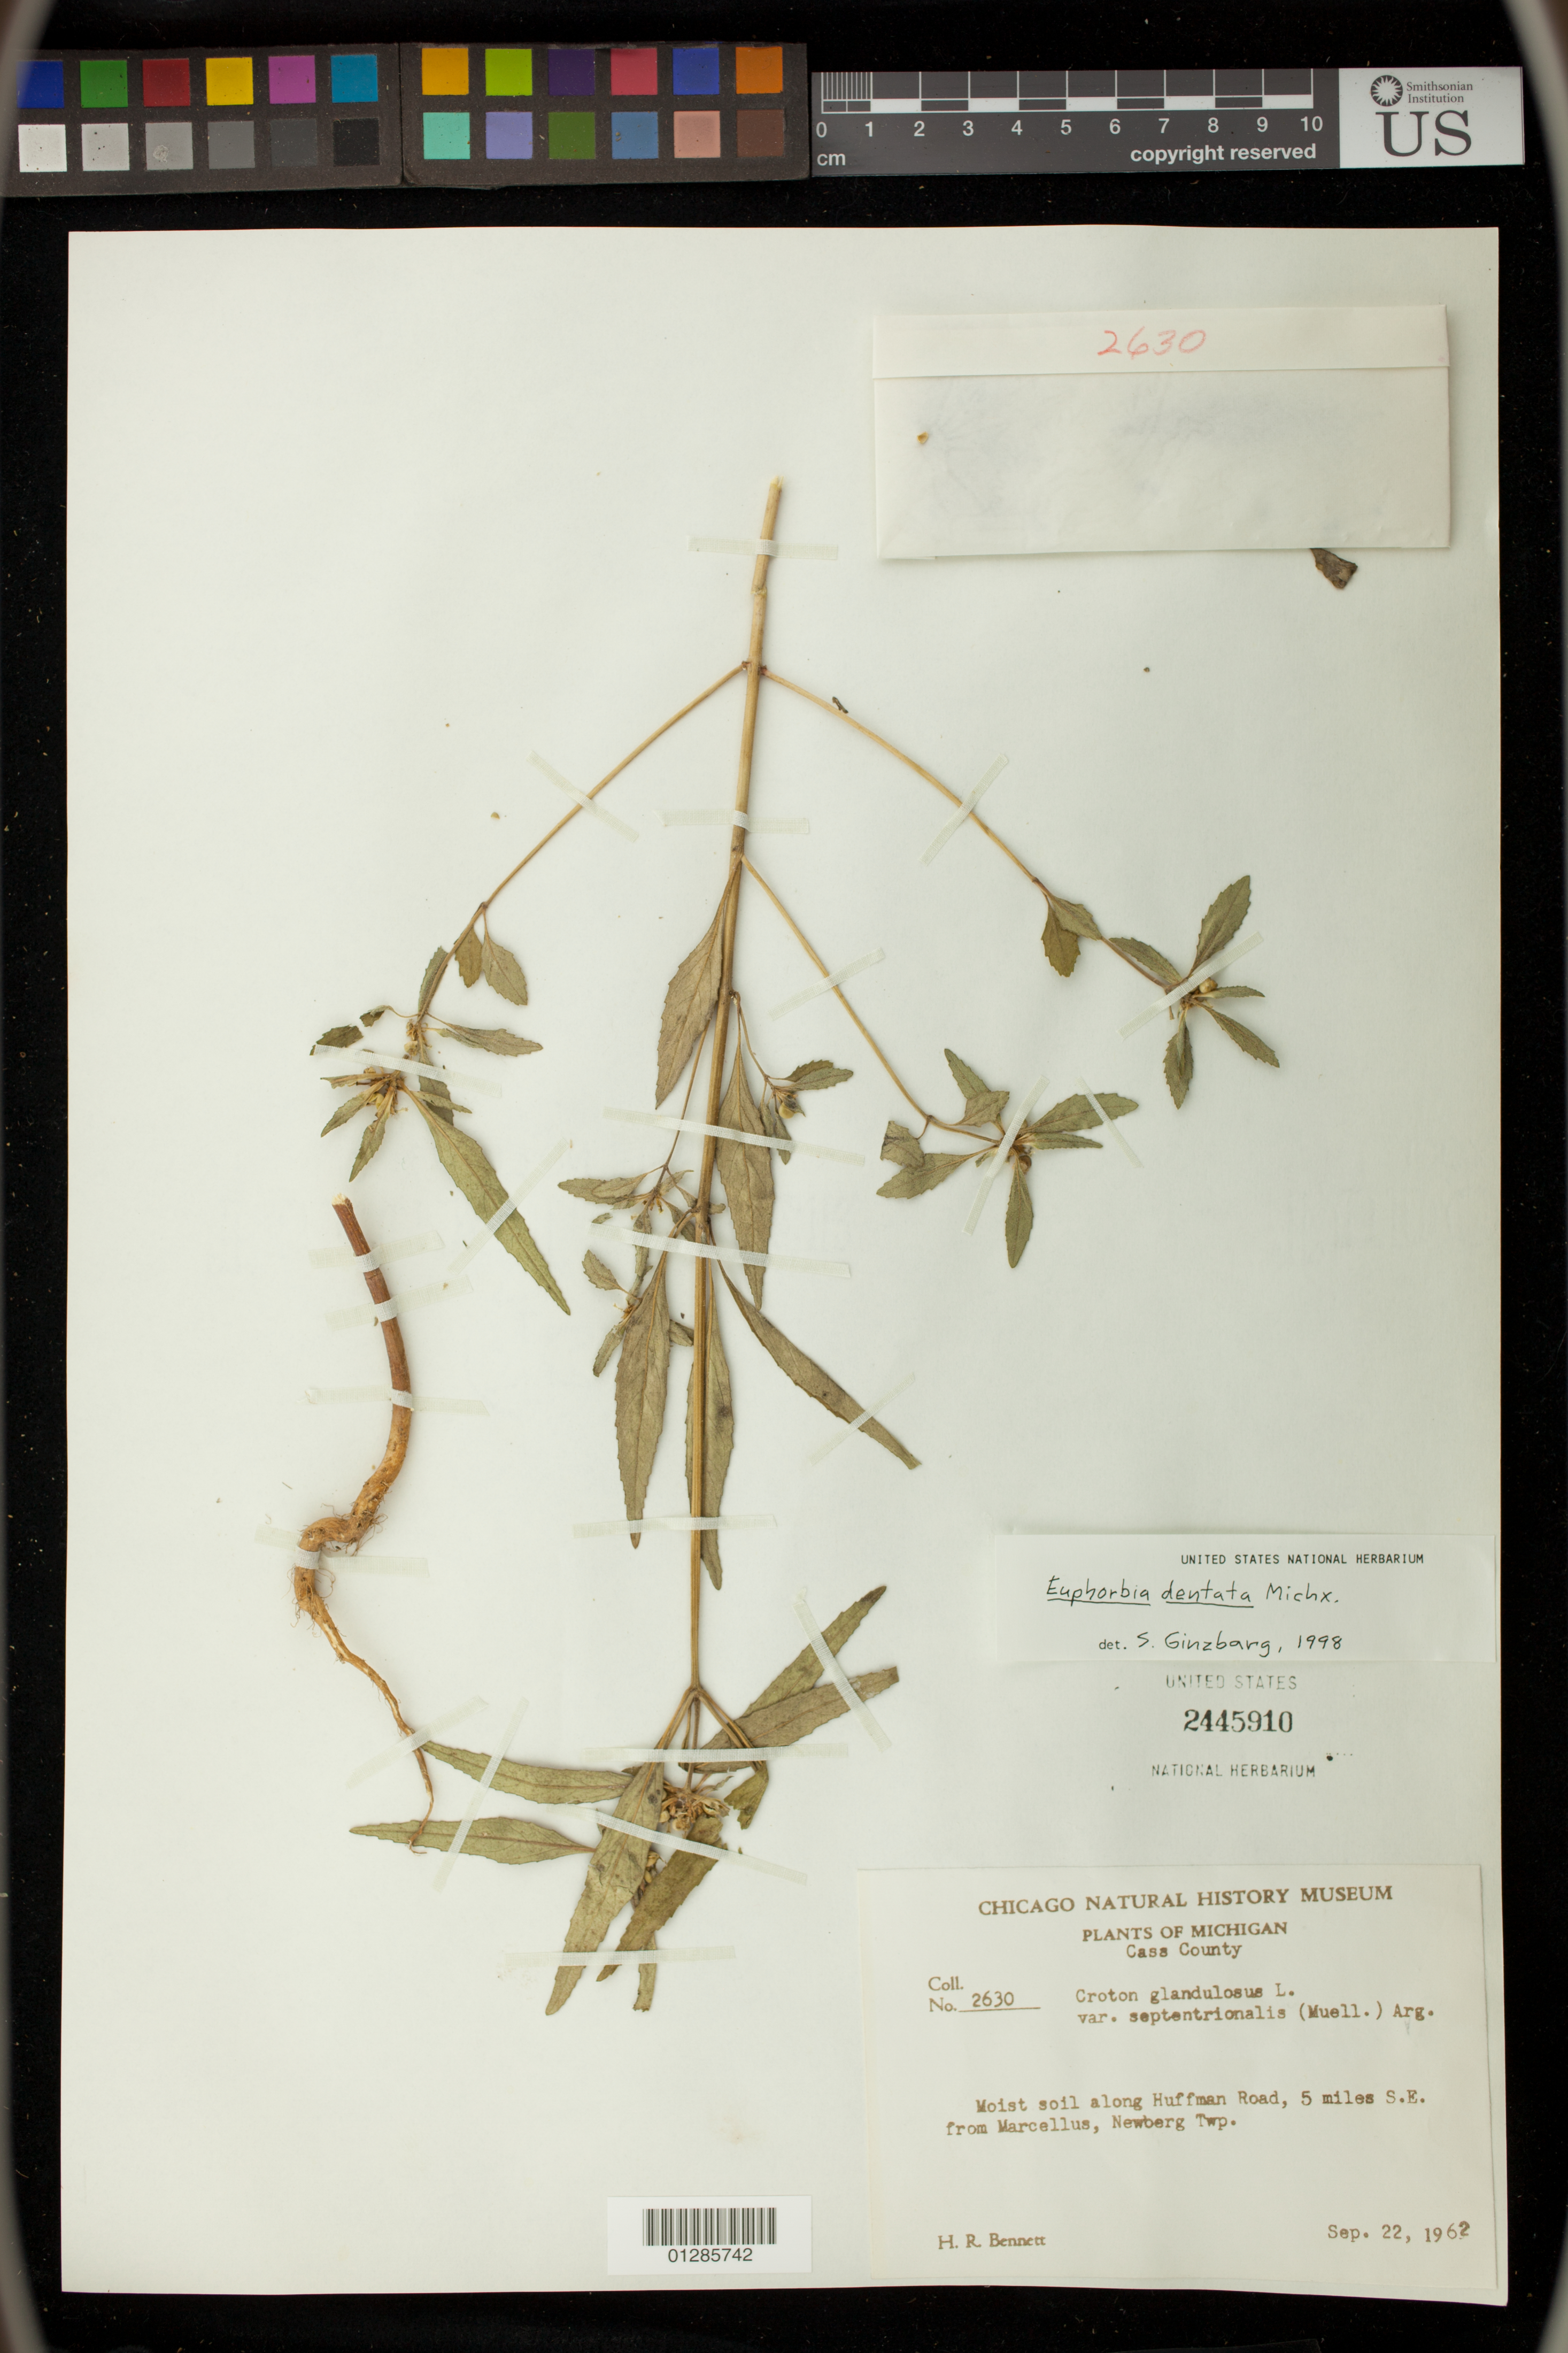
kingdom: Plantae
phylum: Tracheophyta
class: Magnoliopsida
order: Malpighiales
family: Euphorbiaceae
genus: Euphorbia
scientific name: Euphorbia dentata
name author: Michx.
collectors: H. R. Bennett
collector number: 2630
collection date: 1962-09-22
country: United States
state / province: Michigan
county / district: Cass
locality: Along Huffman Road, 5 miles S.E. from Marcellus, Newberg Twp.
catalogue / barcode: US 2445910